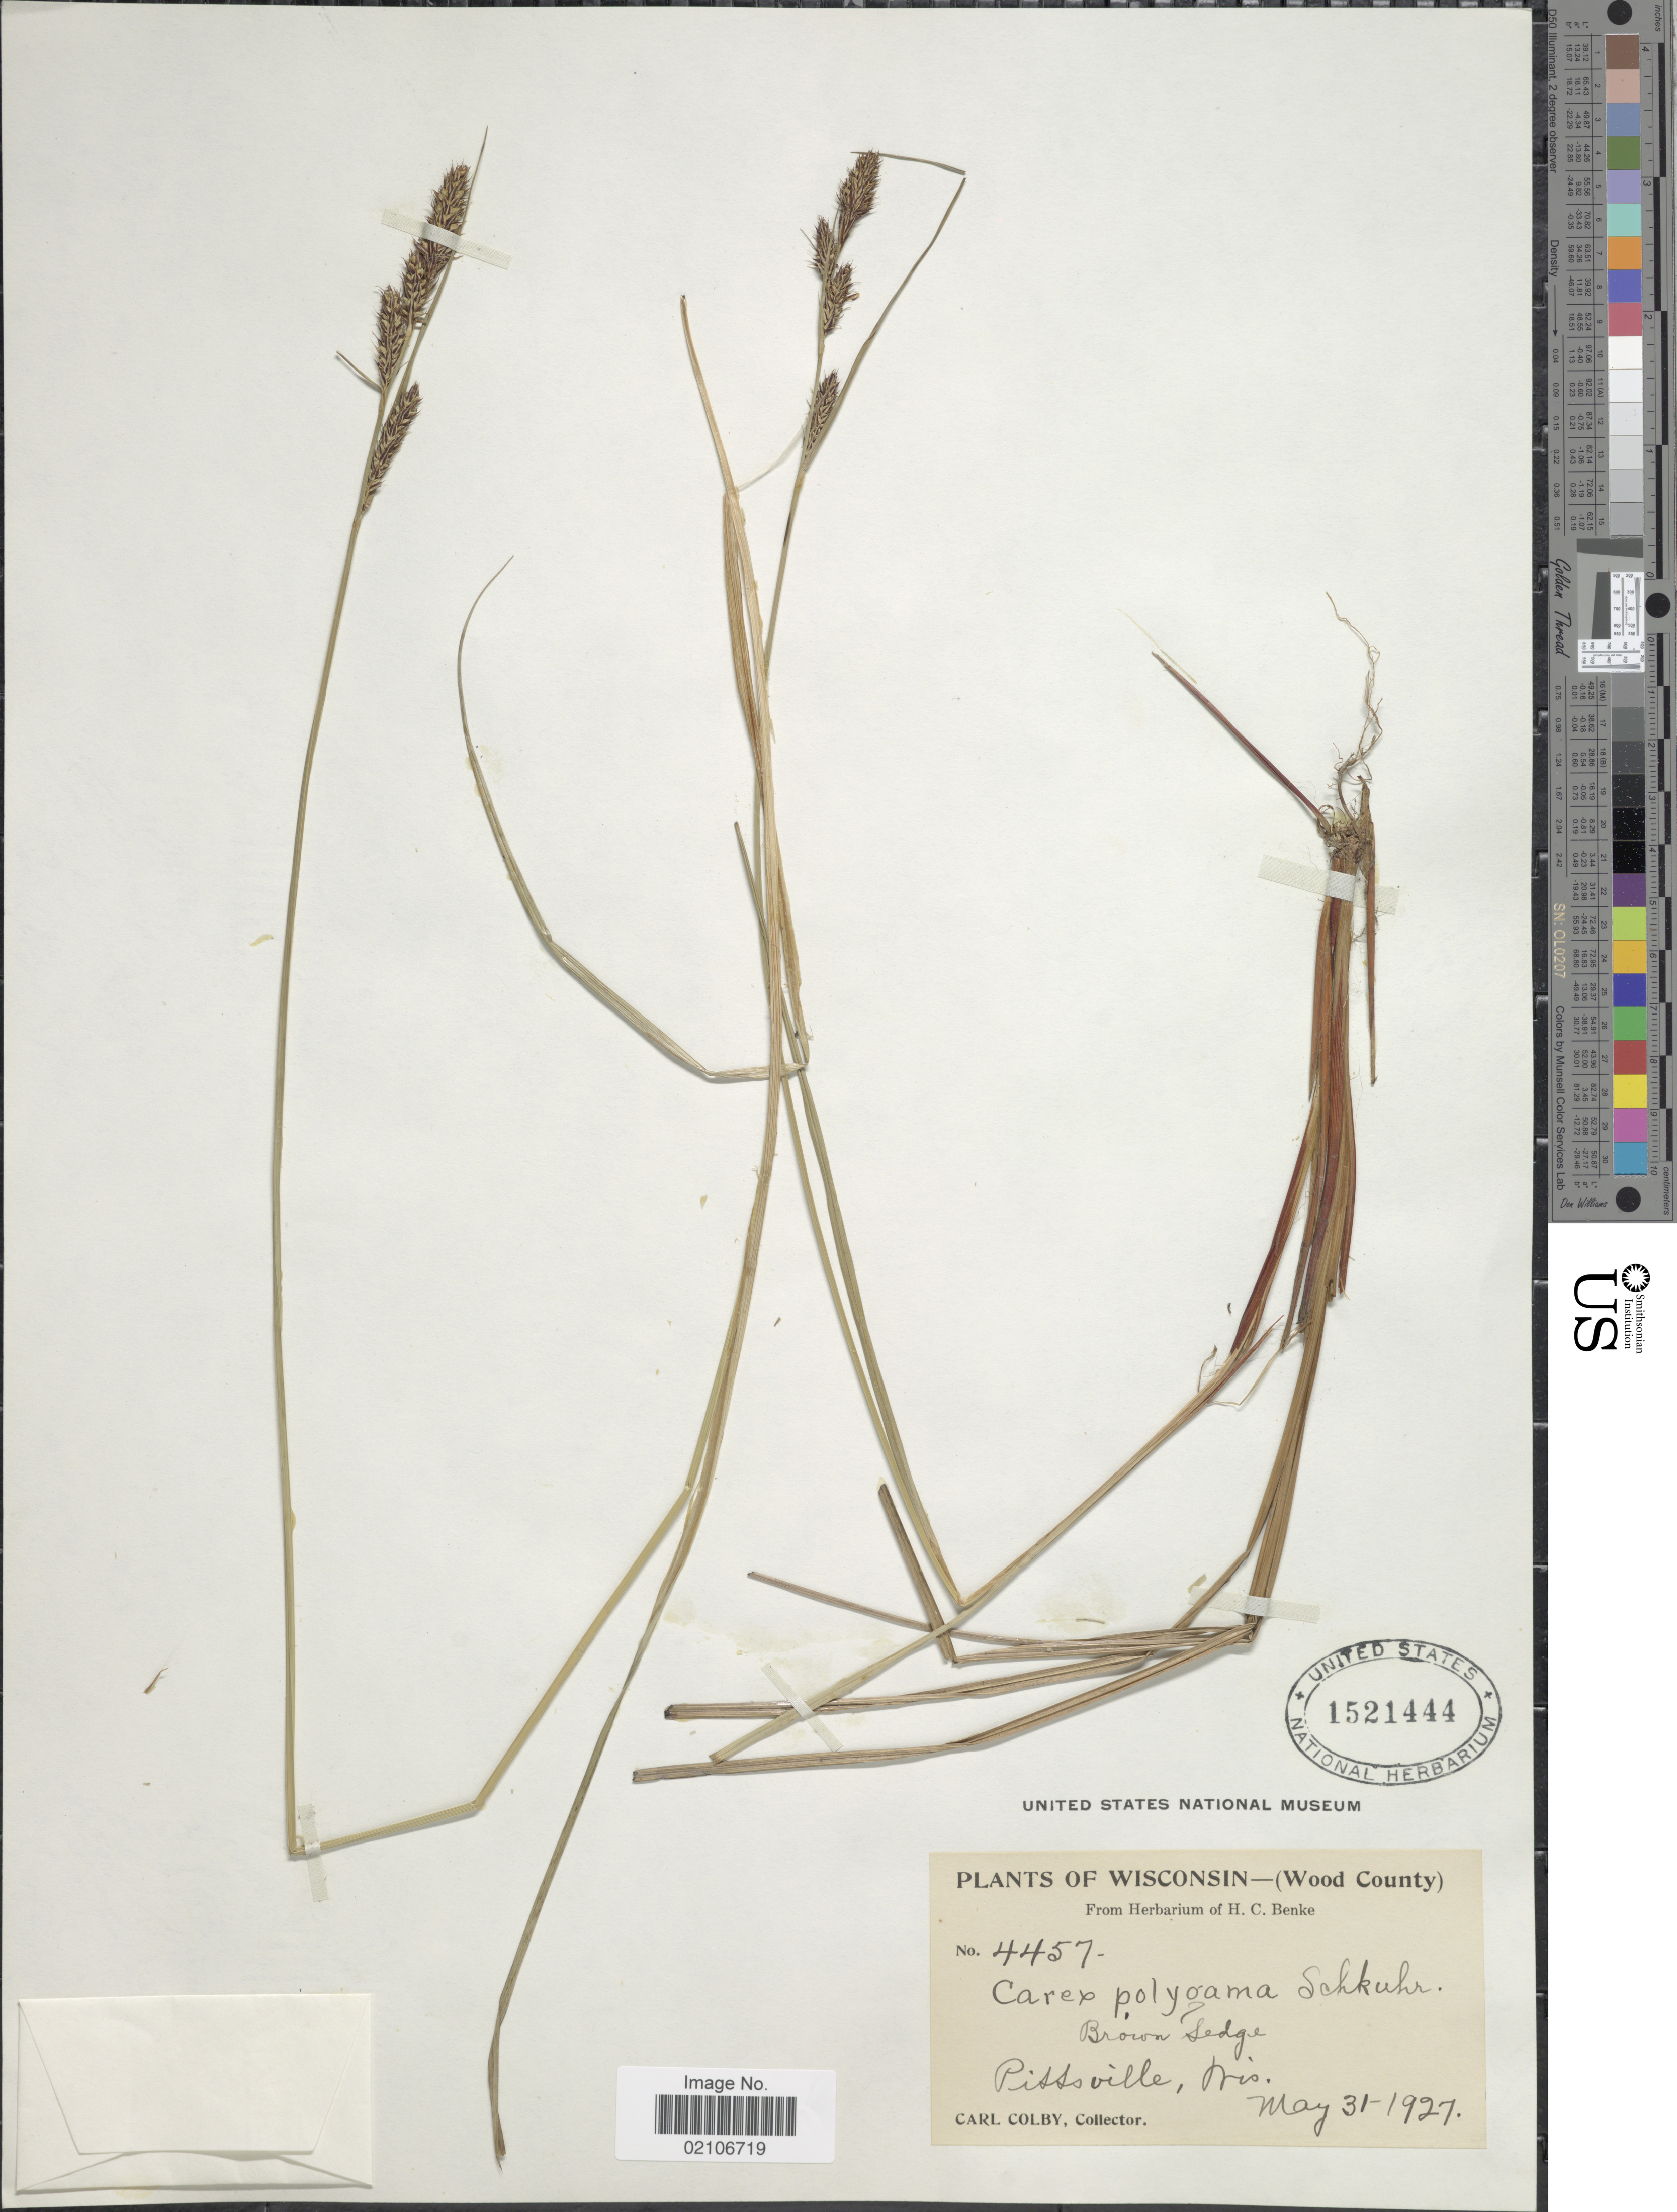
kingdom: Plantae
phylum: Tracheophyta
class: Liliopsida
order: Poales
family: Cyperaceae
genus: Carex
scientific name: Carex buxbaumii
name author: Wahlenb.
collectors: C. Colby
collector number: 4457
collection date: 1927-05-31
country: United States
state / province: Wisconsin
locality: (Wood County), Brown Sedge, Pittsville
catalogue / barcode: US 1521444